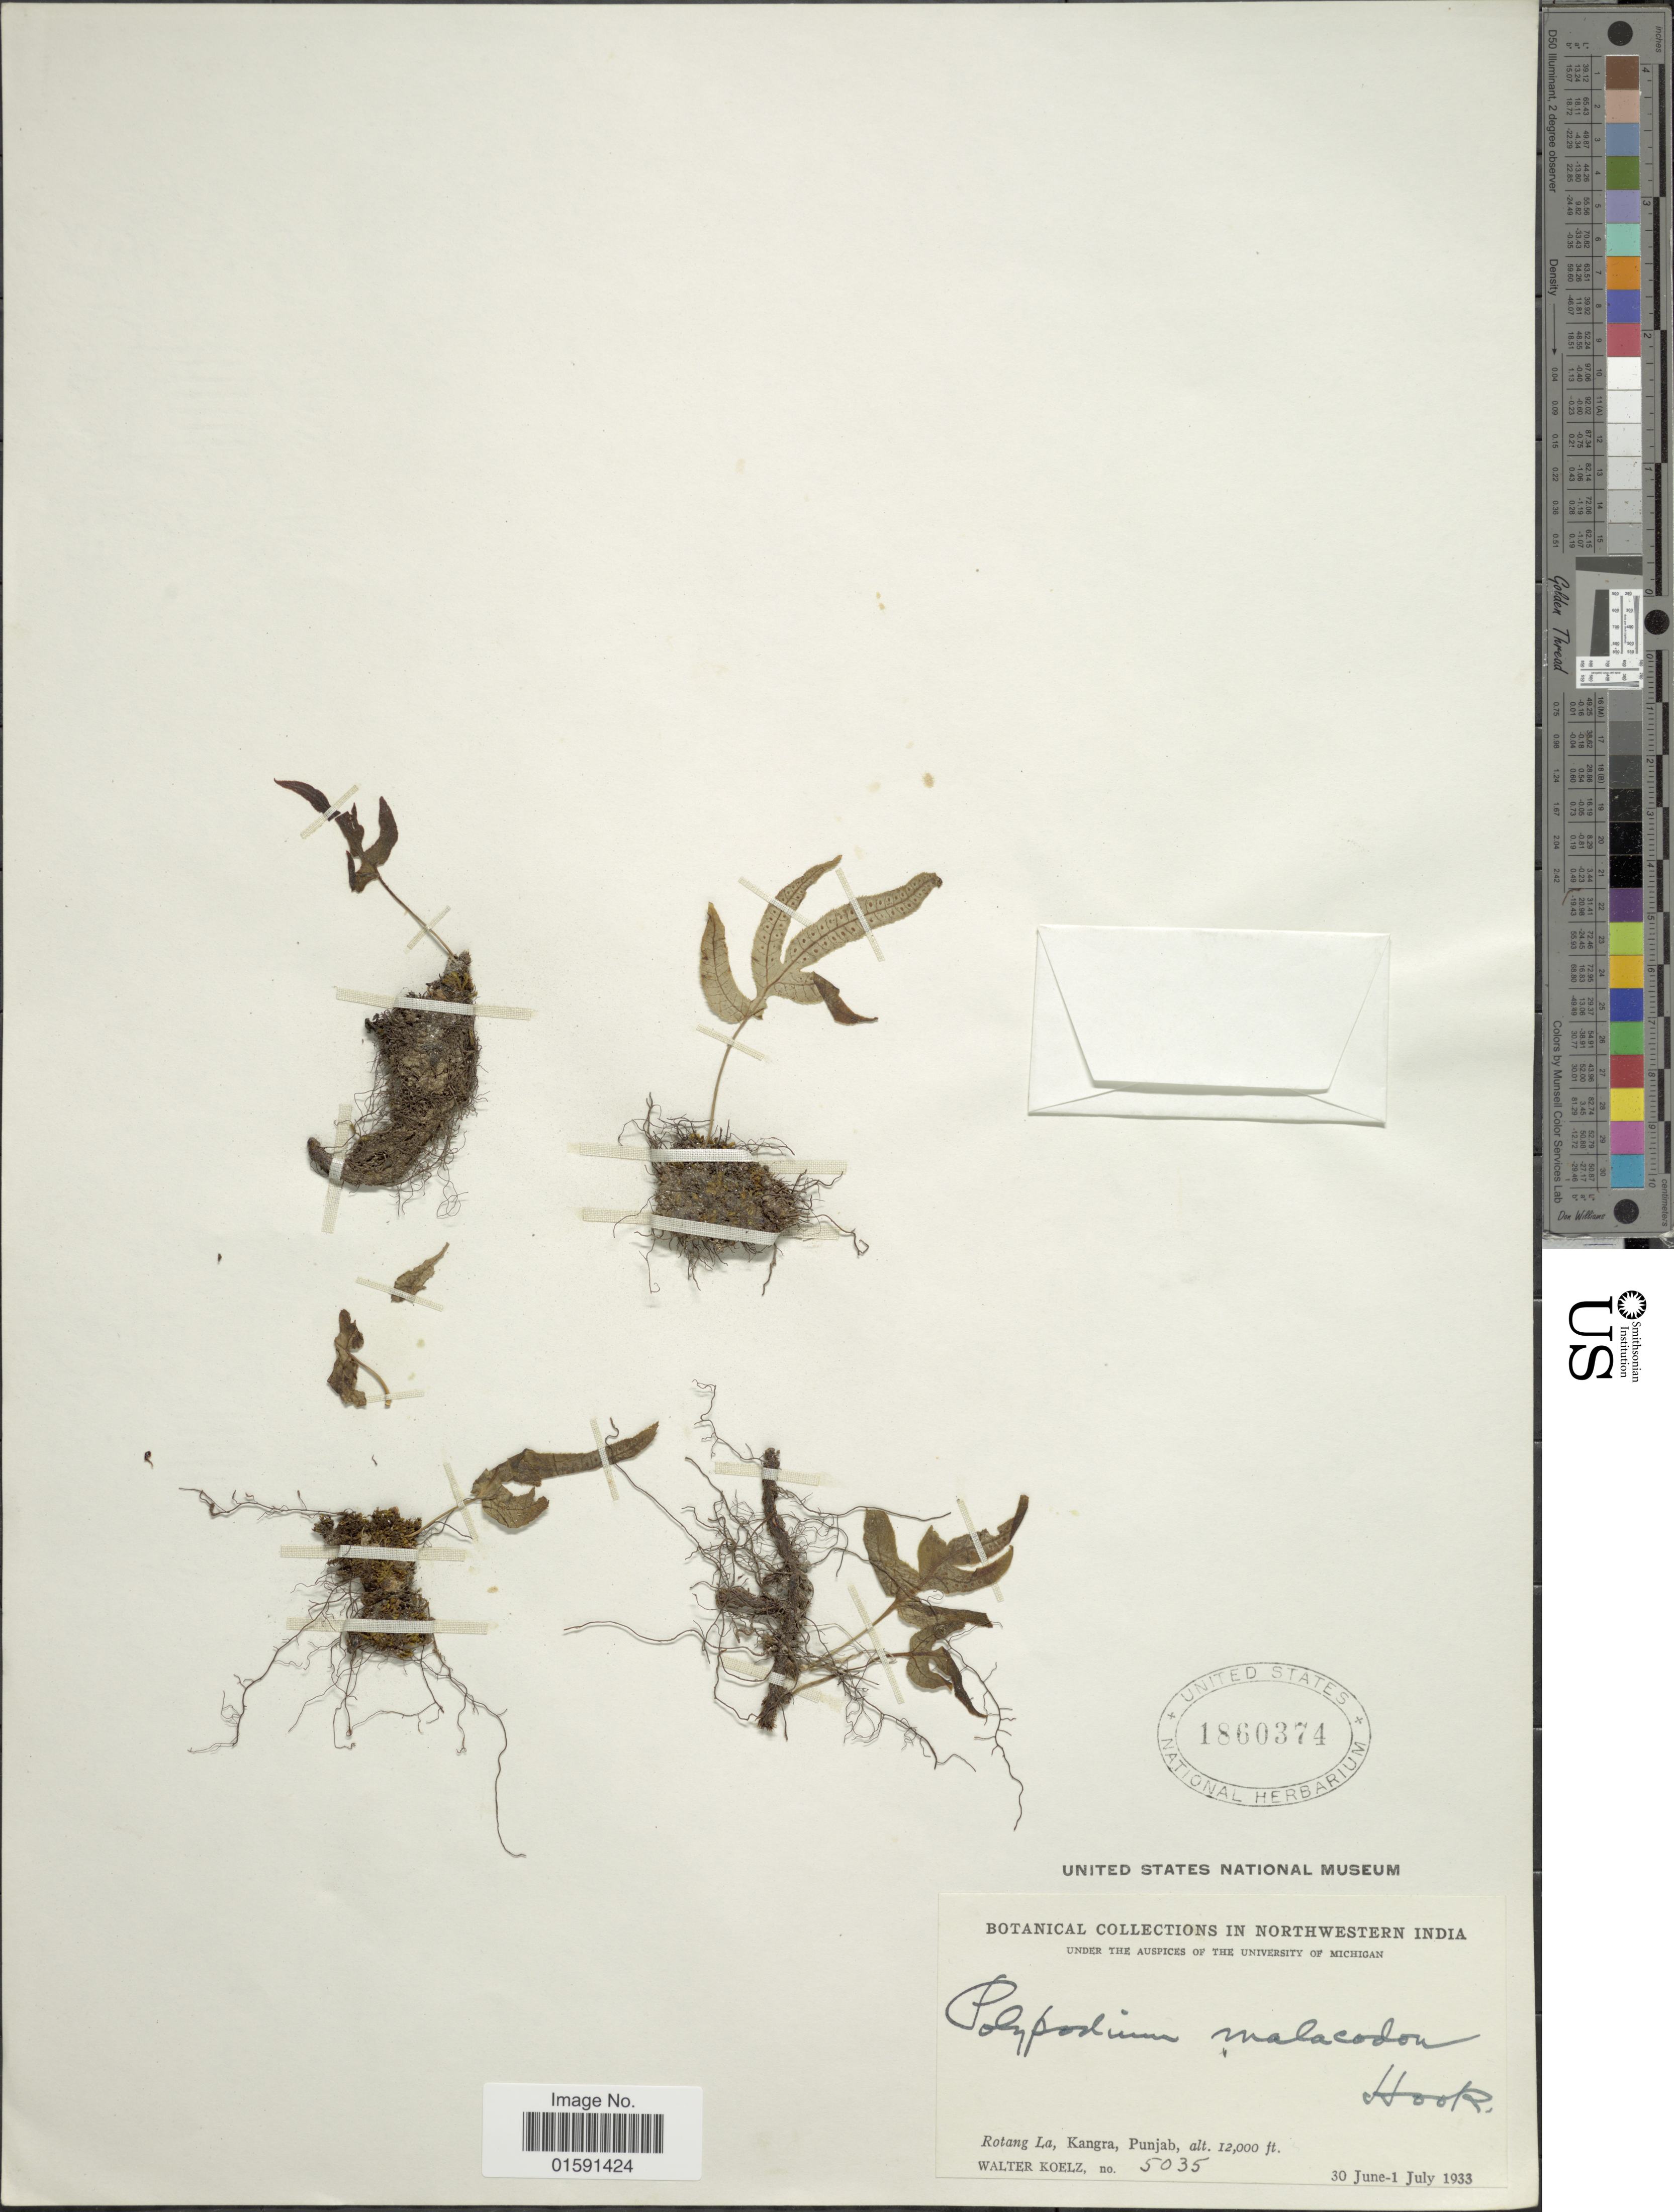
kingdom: Plantae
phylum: Tracheophyta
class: Polypodiopsida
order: Polypodiales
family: Polypodiaceae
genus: Selliguea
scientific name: Selliguea malacodon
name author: (Hook.) S. L. Yu et al.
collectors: W. N. Koelz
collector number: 5035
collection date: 1933-06-30/1933-07-01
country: India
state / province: Himachal Pradesh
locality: Rotang La, Kangra, Punjab. Northwestern India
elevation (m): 3658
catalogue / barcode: US 1860374